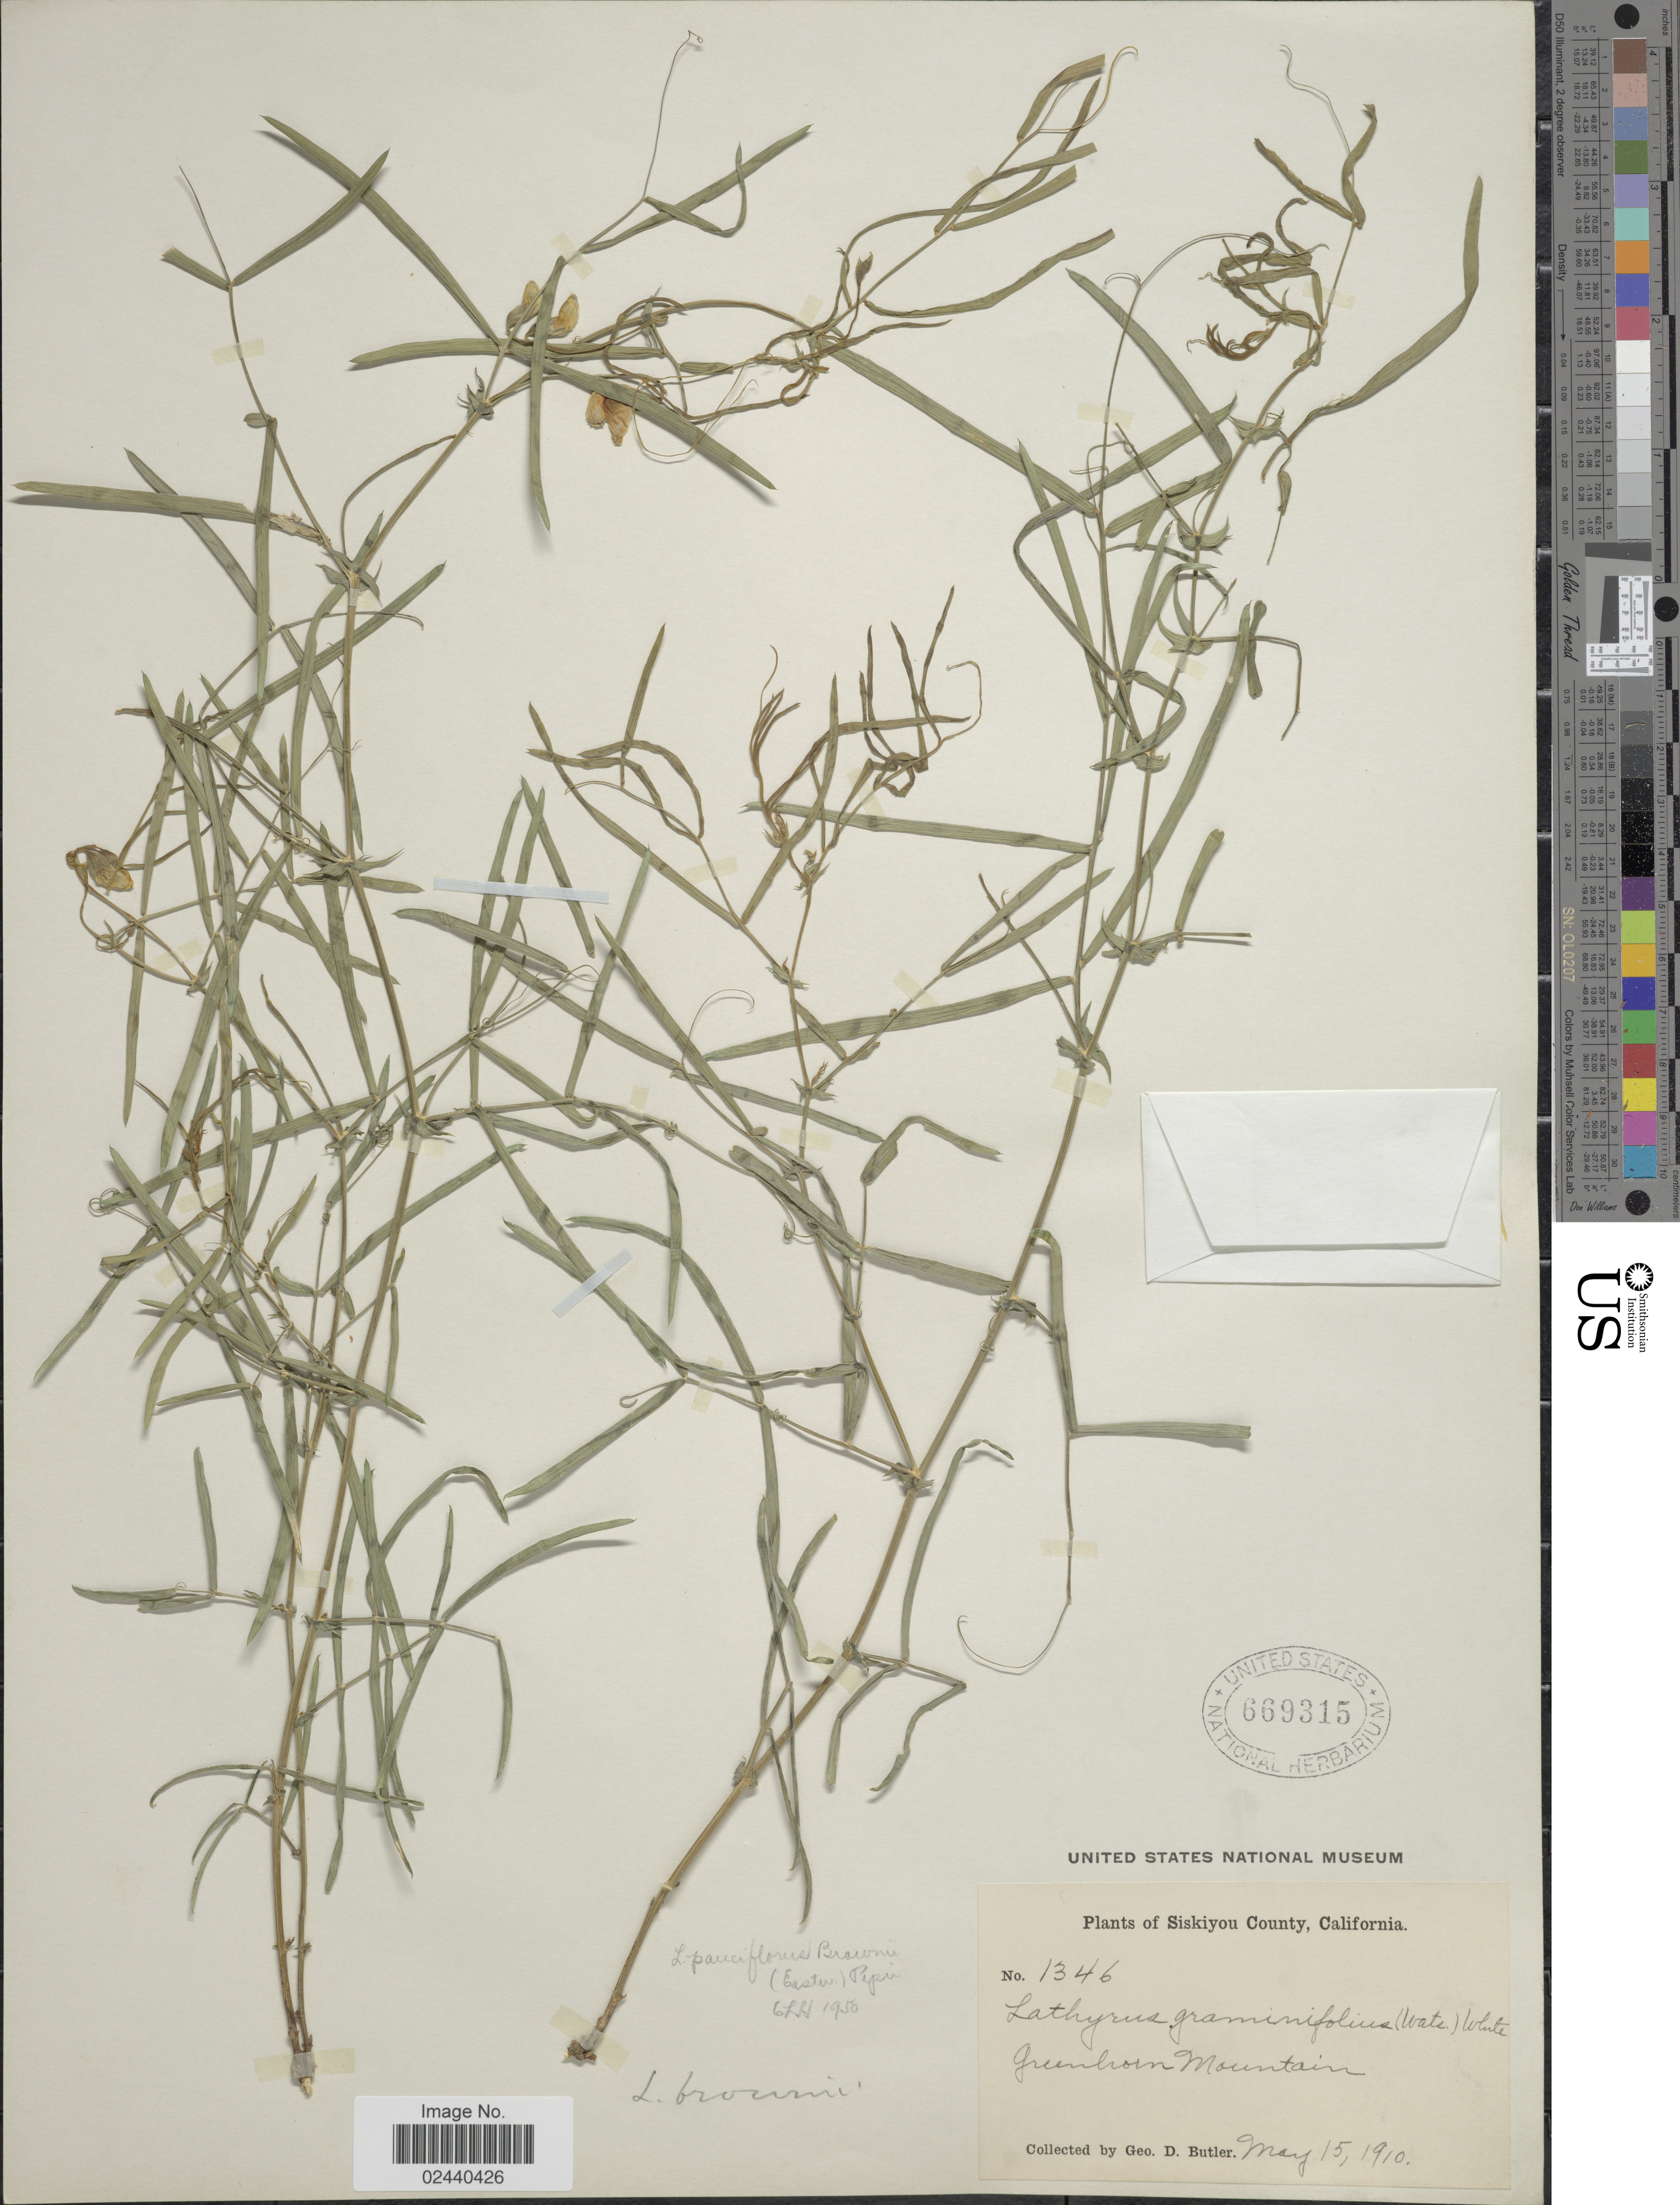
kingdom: Plantae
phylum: Tracheophyta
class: Magnoliopsida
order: Fabales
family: Fabaceae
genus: Lathyrus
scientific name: Lathyrus brownii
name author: Eastw.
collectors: G. D. Butler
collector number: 1346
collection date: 1910-05-15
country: United States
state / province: California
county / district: Siskiyou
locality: Siskiyou County, California. Greenhorn Mountain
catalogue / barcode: US 669315